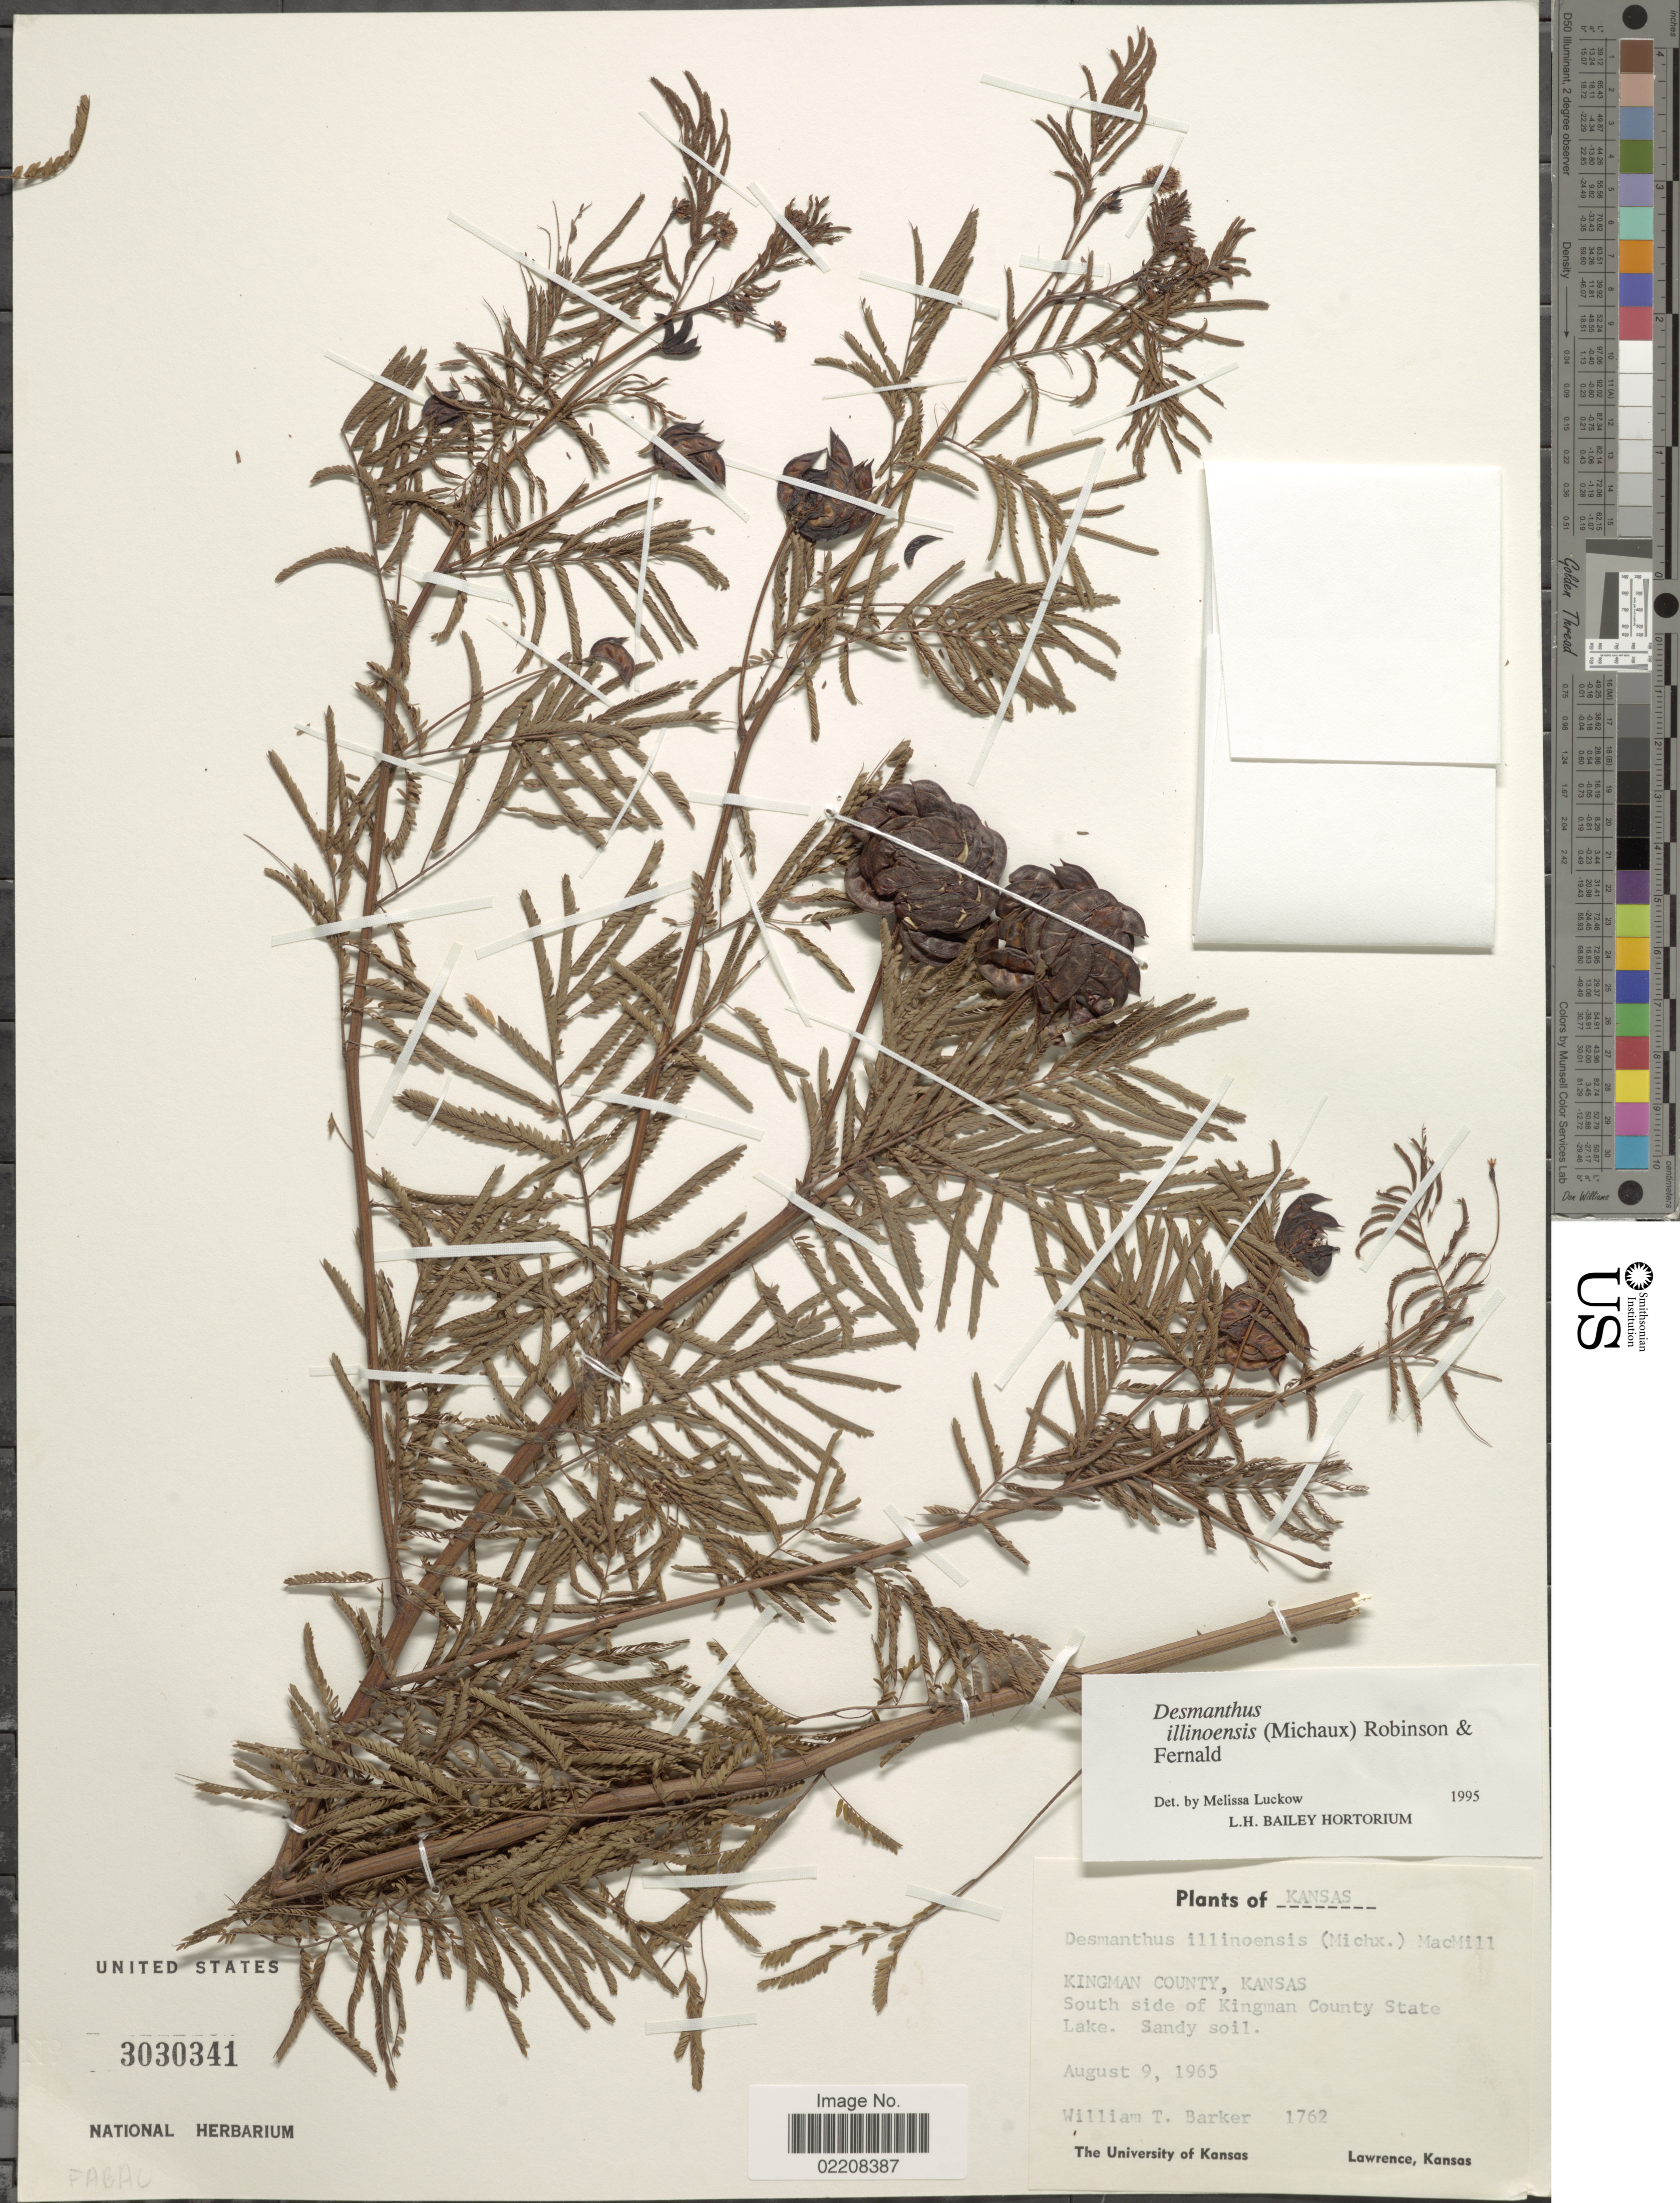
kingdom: Plantae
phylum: Tracheophyta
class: Magnoliopsida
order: Fabales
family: Fabaceae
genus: Desmanthus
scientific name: Desmanthus illinoensis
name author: (Michx.) MacMill.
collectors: W. T. Barker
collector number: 1762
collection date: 1965-08-09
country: United States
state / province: Kansas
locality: Kingman County, Kansas. South side of Kingman County State Lake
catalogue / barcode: US 3030341